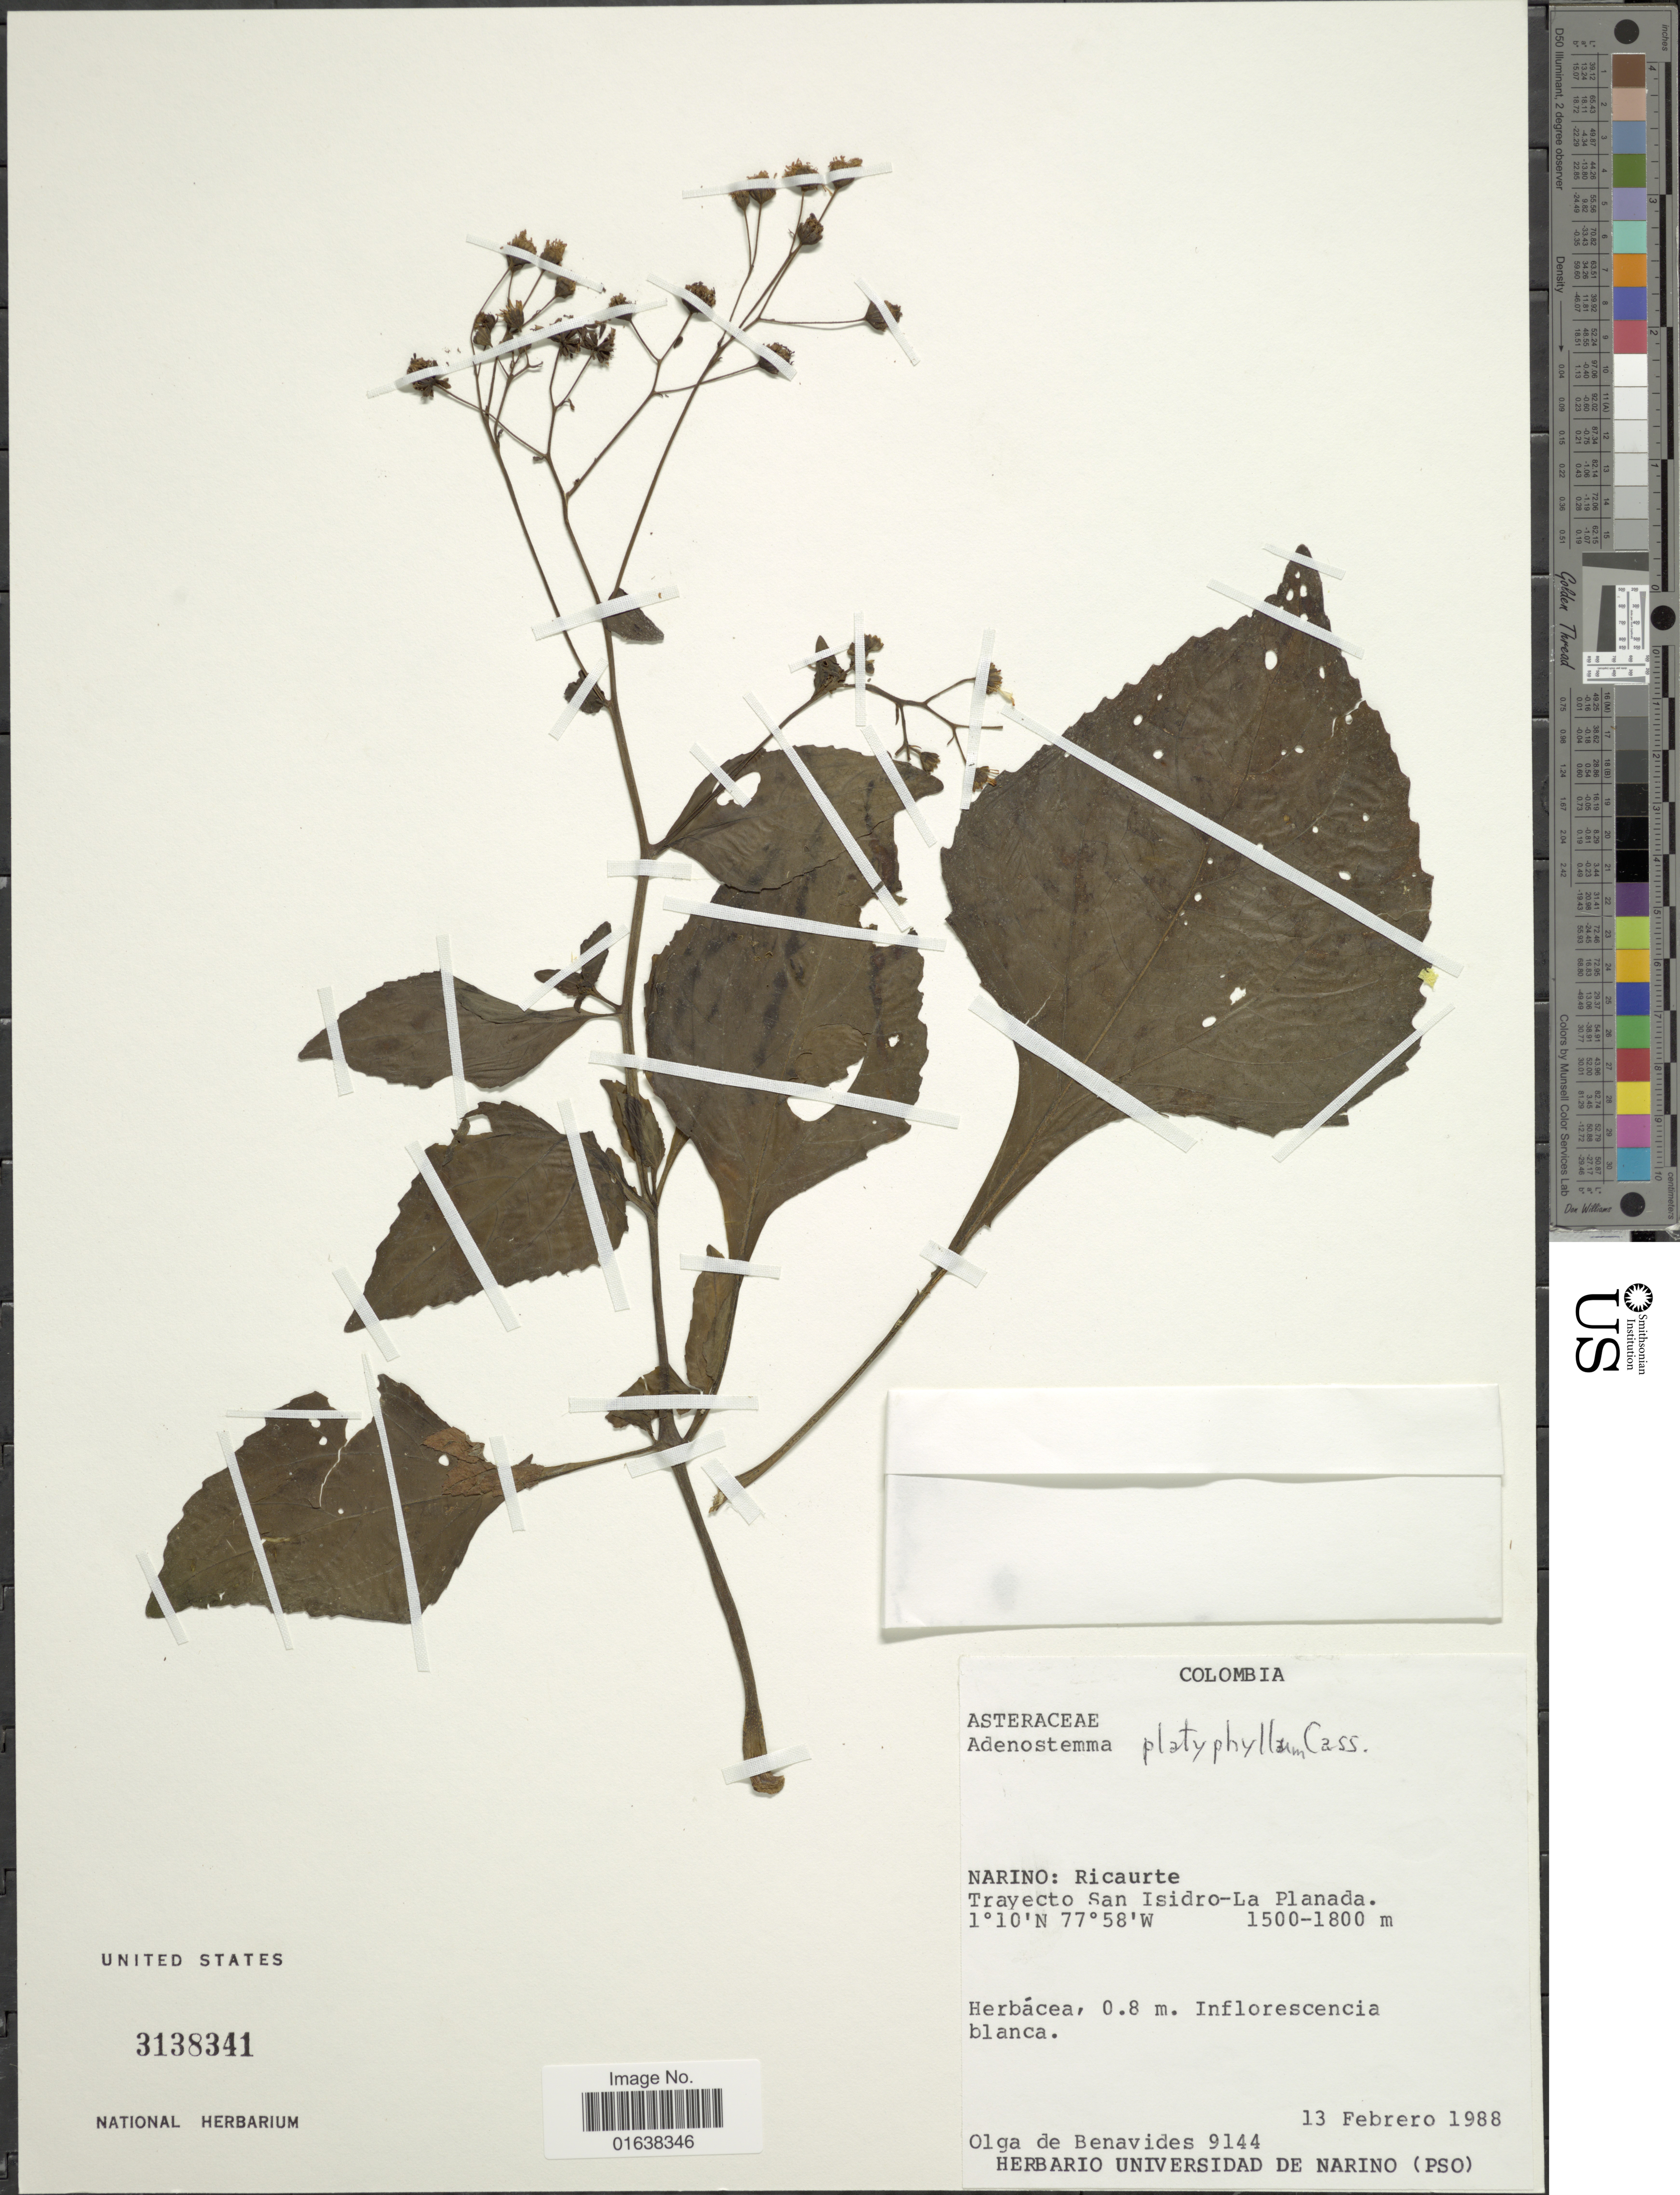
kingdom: Plantae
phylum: Tracheophyta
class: Magnoliopsida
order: Asterales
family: Asteraceae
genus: Adenostemma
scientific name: Adenostemma platyphyllum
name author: Cass.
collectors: Olga S. de Benavides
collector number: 9144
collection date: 1988-02-13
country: Colombia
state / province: Nariño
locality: Colombia. Nariño: Ricaure. Trayecto San Isidro-la Planada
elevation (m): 1500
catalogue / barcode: US 3138341